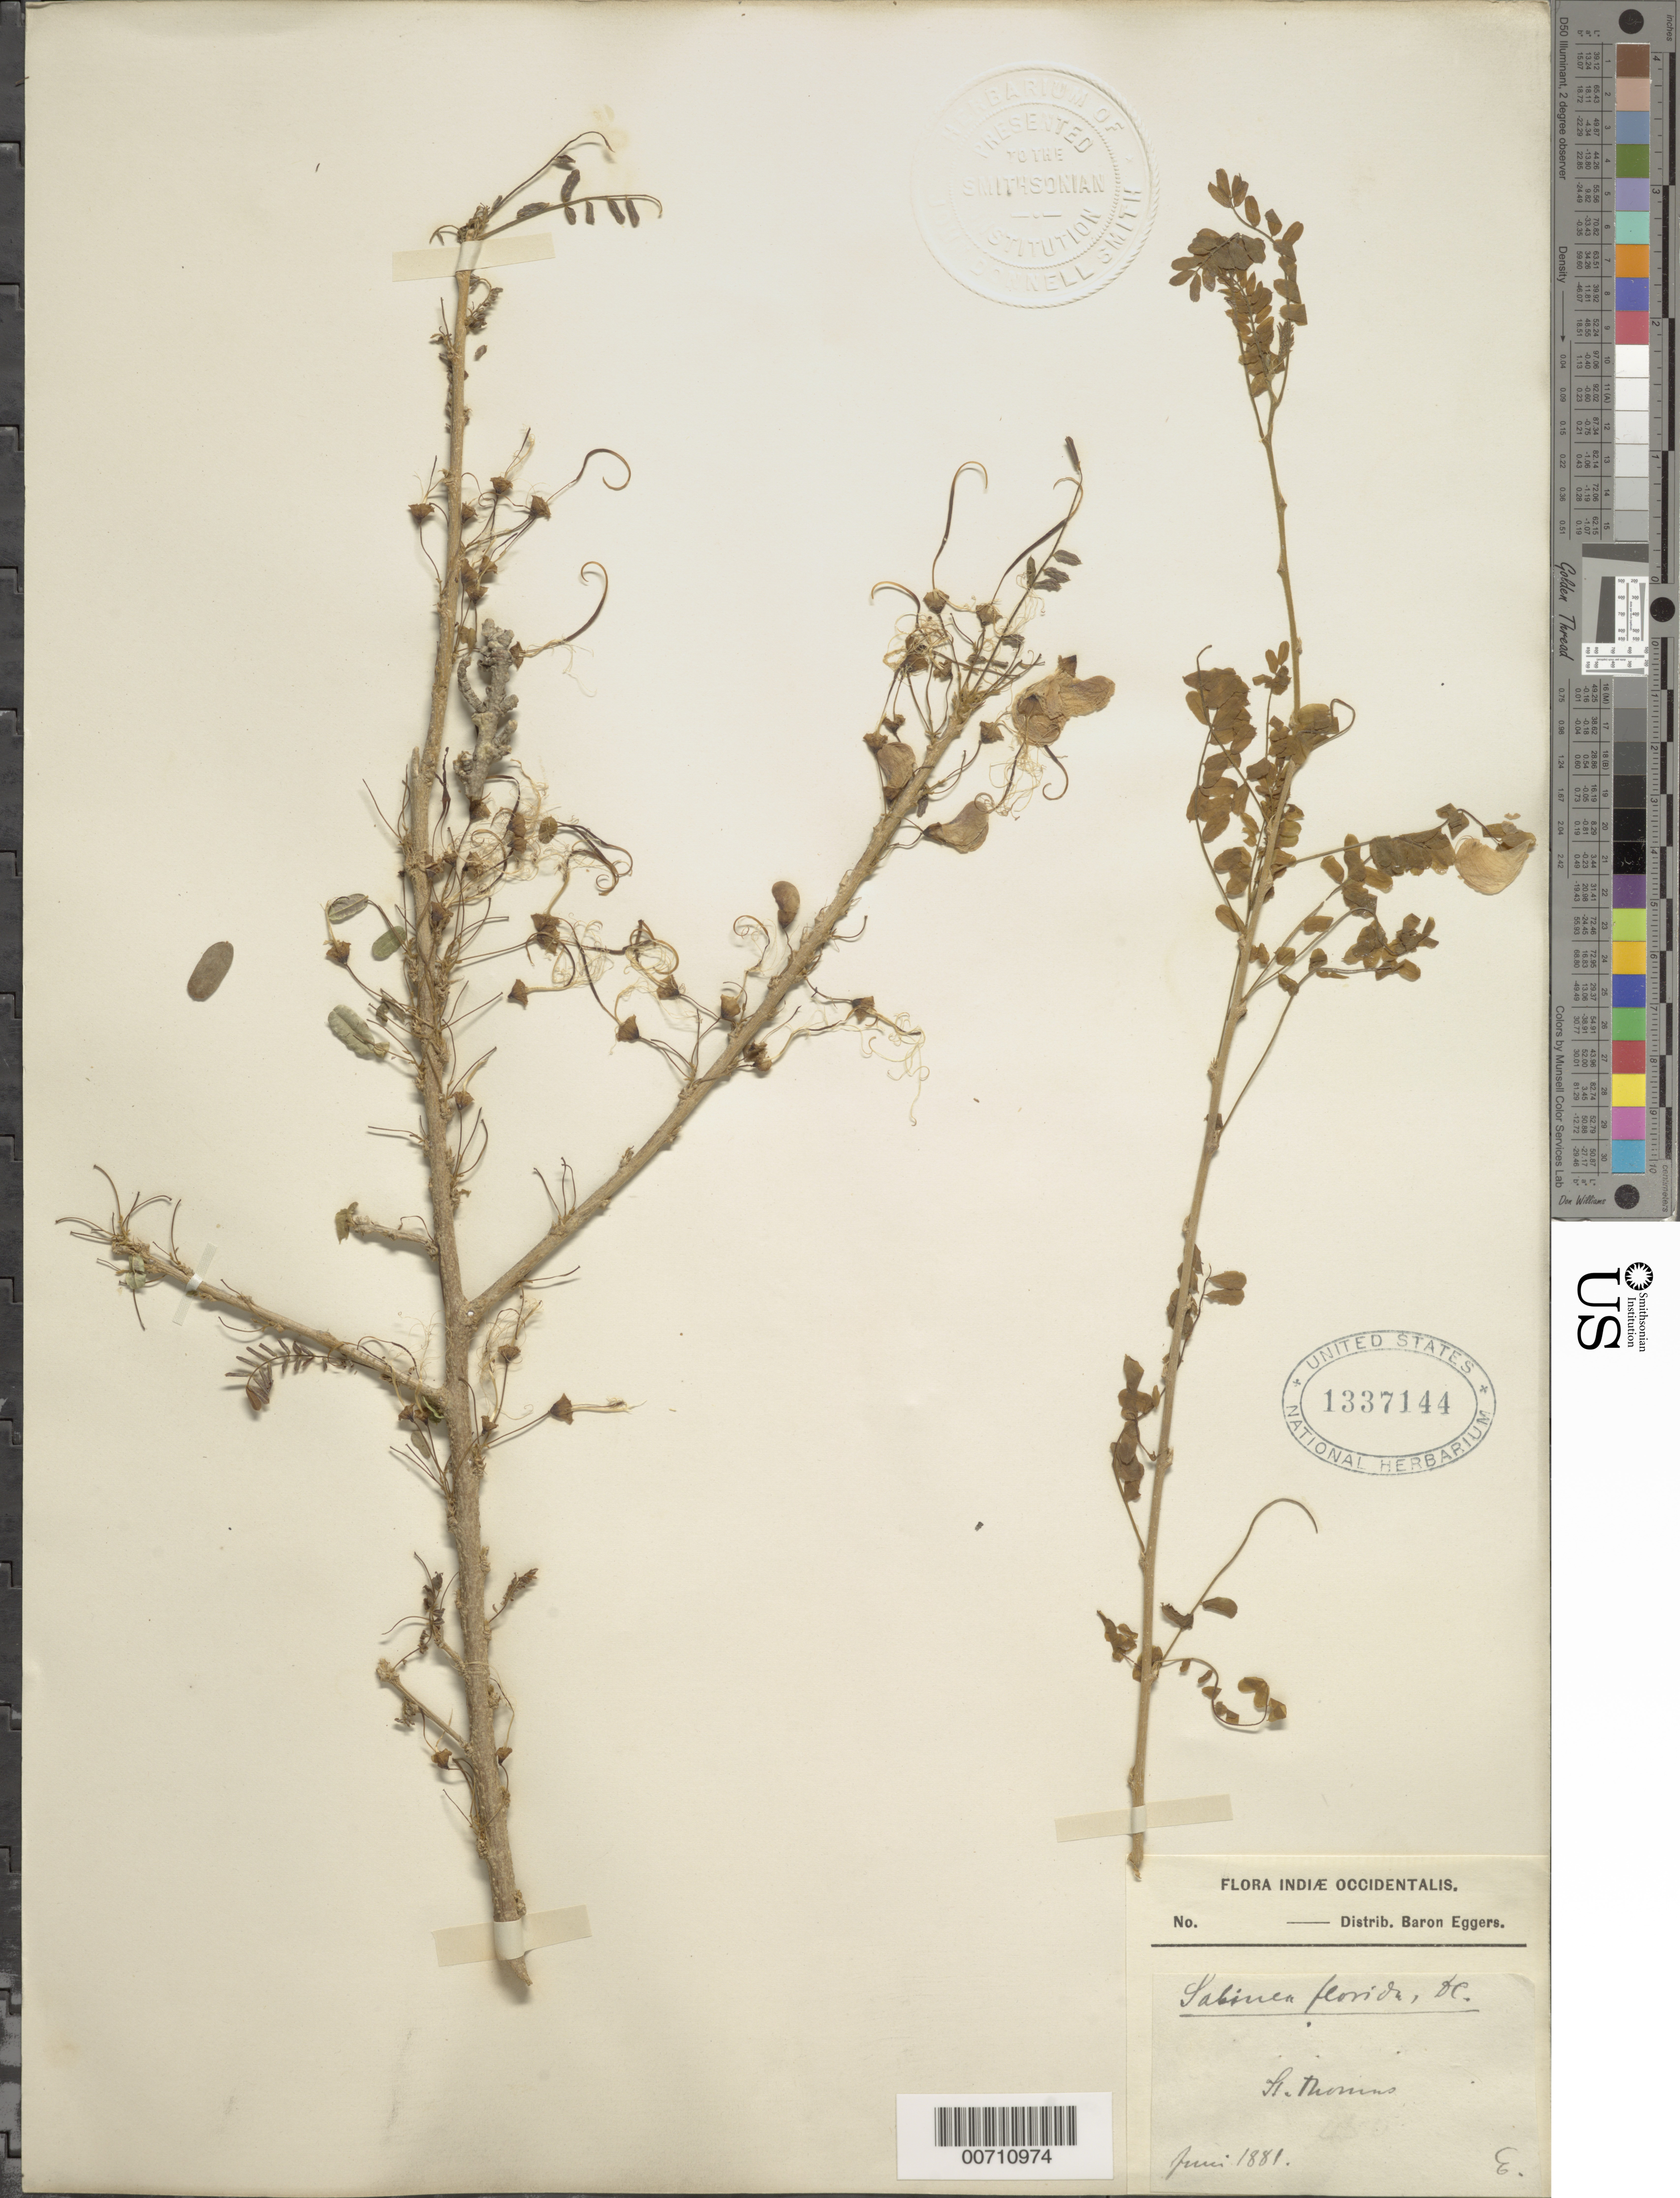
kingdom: Plantae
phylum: Tracheophyta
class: Magnoliopsida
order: Fabales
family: Fabaceae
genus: Poitea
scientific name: Poitea florida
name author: (Vahl) Lavin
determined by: Strong, Mark T., (BOT), Smithsonian Institution - National Museum of Natural History (UNITED STATES)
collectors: H. F. A. von Eggers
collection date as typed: Jun 1881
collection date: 1881-06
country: U.S. Virgin Islands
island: St. Thomas Island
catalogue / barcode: US 1337144